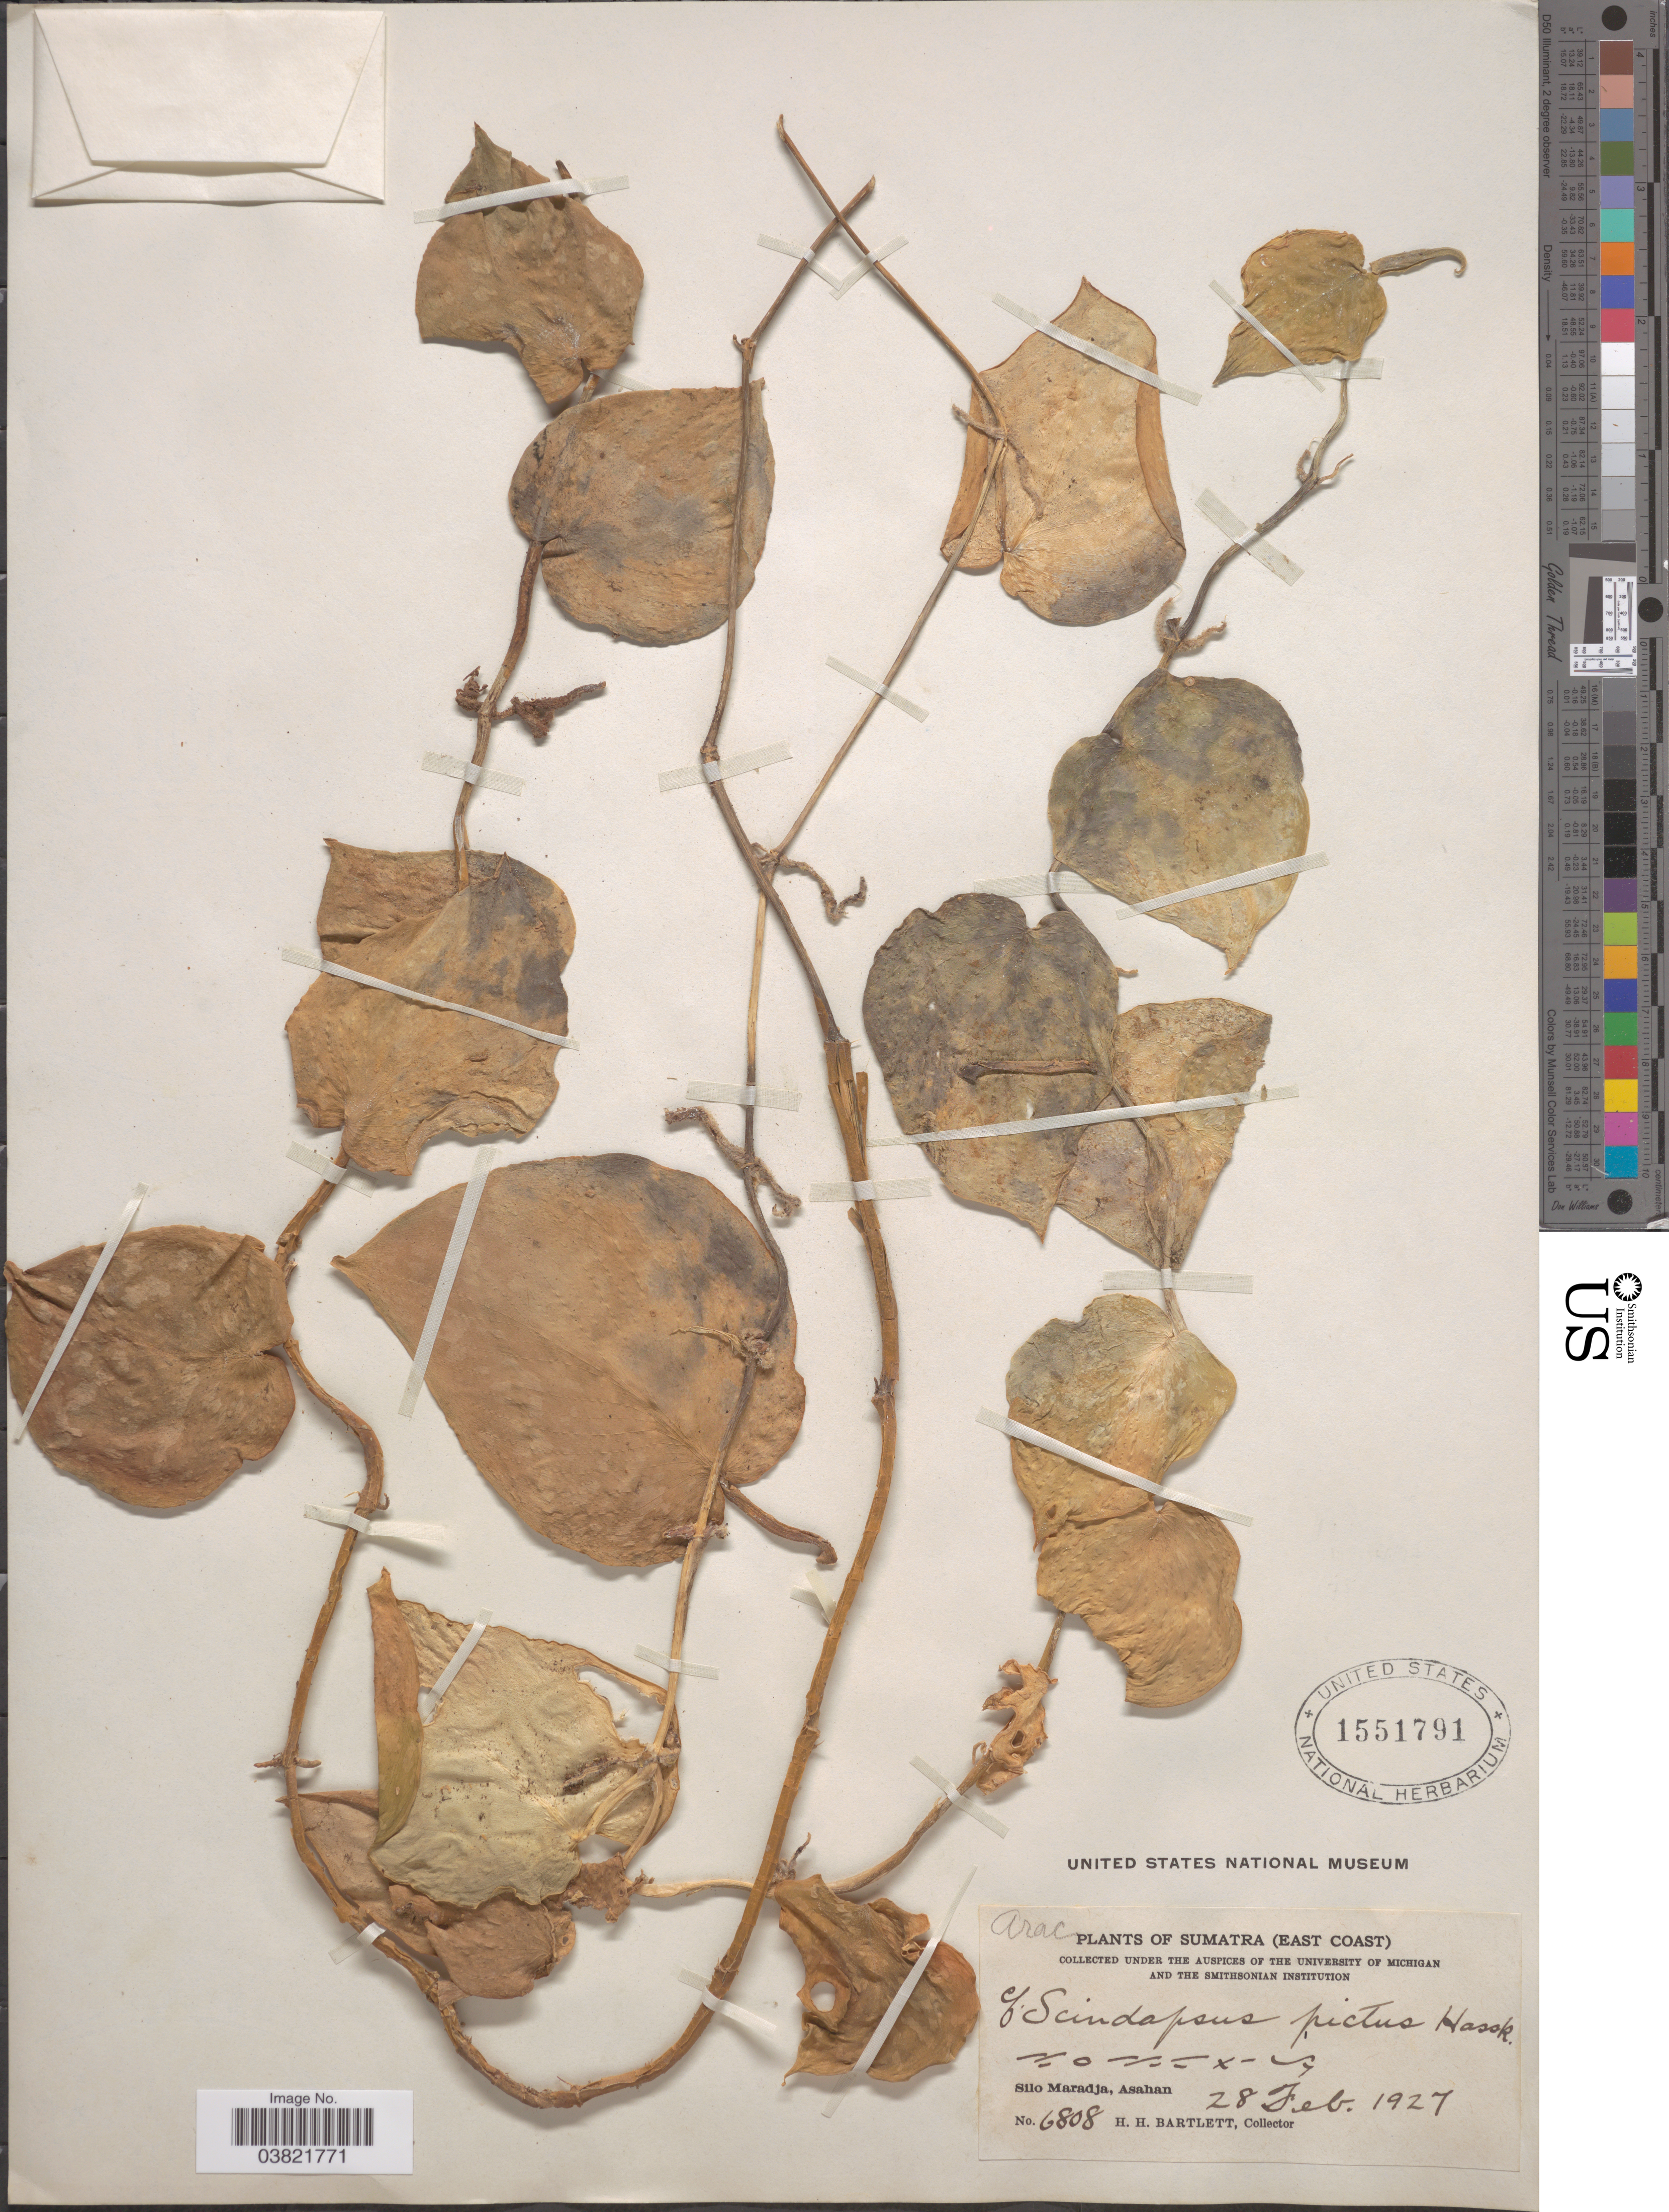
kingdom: Plantae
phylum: Tracheophyta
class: Liliopsida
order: Alismatales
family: Araceae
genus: Scindapsus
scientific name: Scindapsus pictus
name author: Hassk.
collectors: H. H. Bartlett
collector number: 6808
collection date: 1927-02-28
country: Indonesia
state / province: Sumatra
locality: East Coast. Silo Maradja, Asahan.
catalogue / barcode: US 1551791